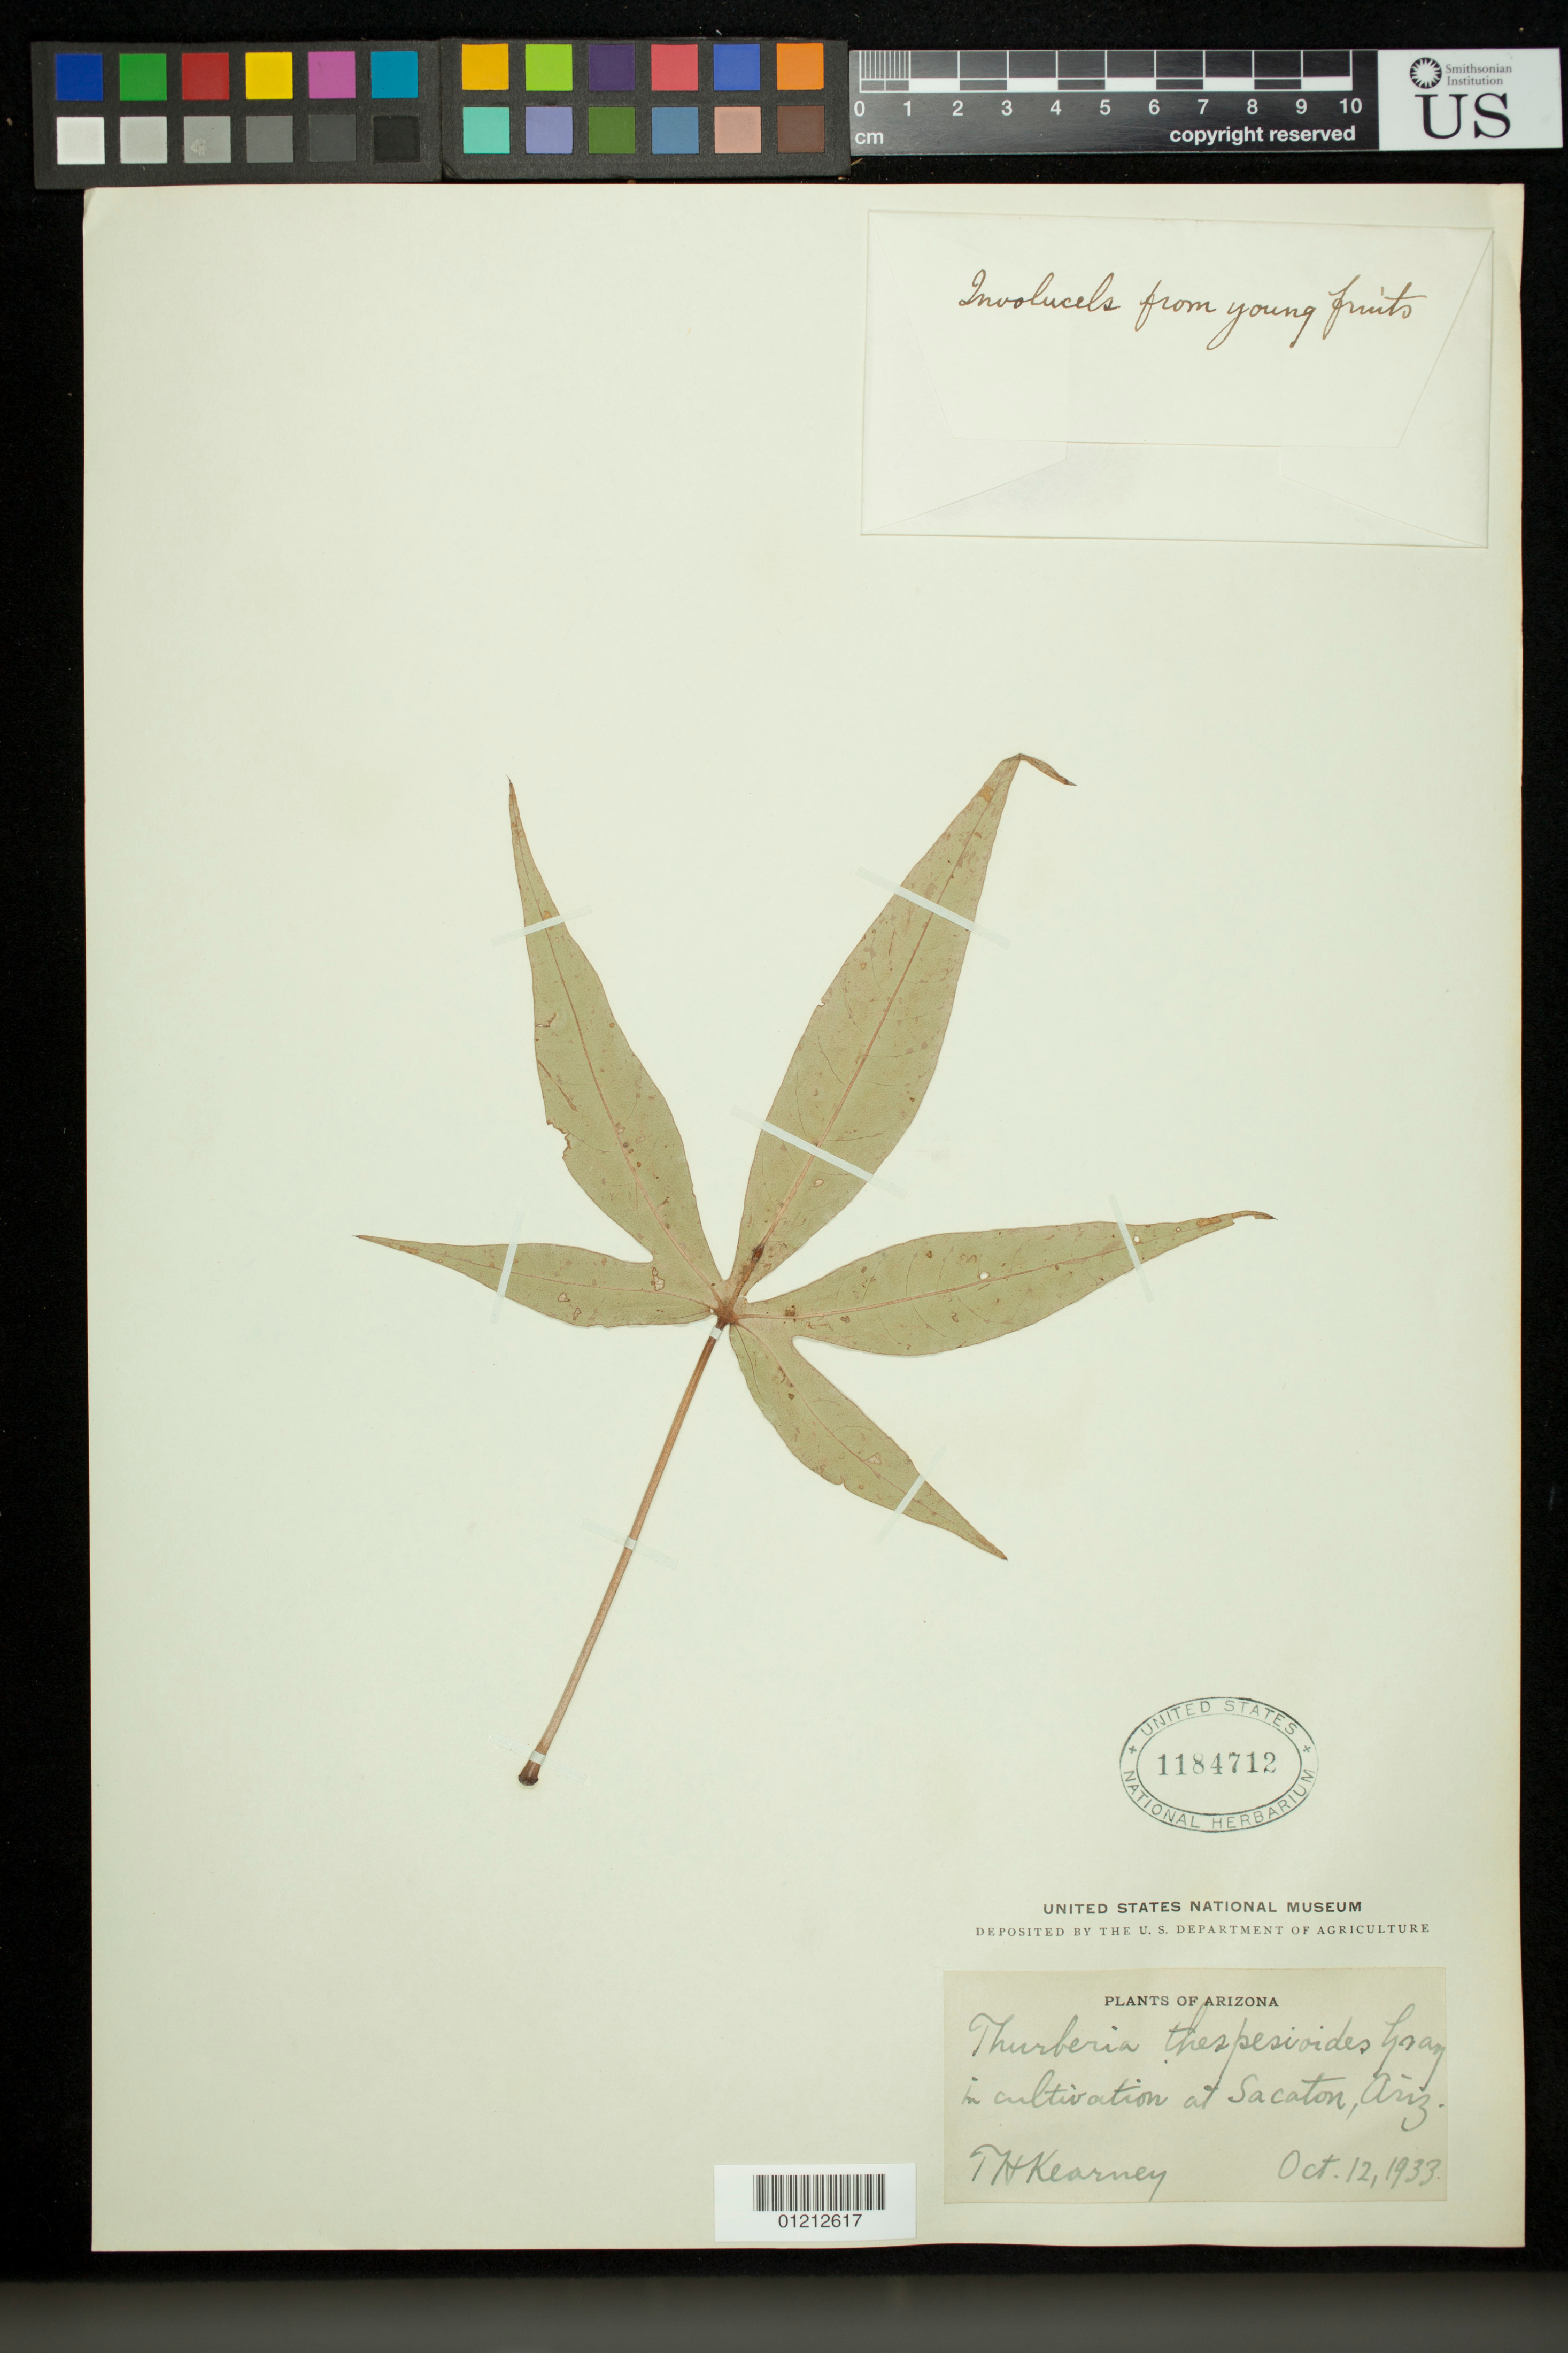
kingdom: Plantae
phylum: Tracheophyta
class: Magnoliopsida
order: Malvales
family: Malvaceae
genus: Gossypium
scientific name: Gossypium thurberi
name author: Tod.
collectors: T. H. Kearney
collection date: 1933-10-12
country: United States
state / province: Arizona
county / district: Pinal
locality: Sacaton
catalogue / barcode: US 1184712